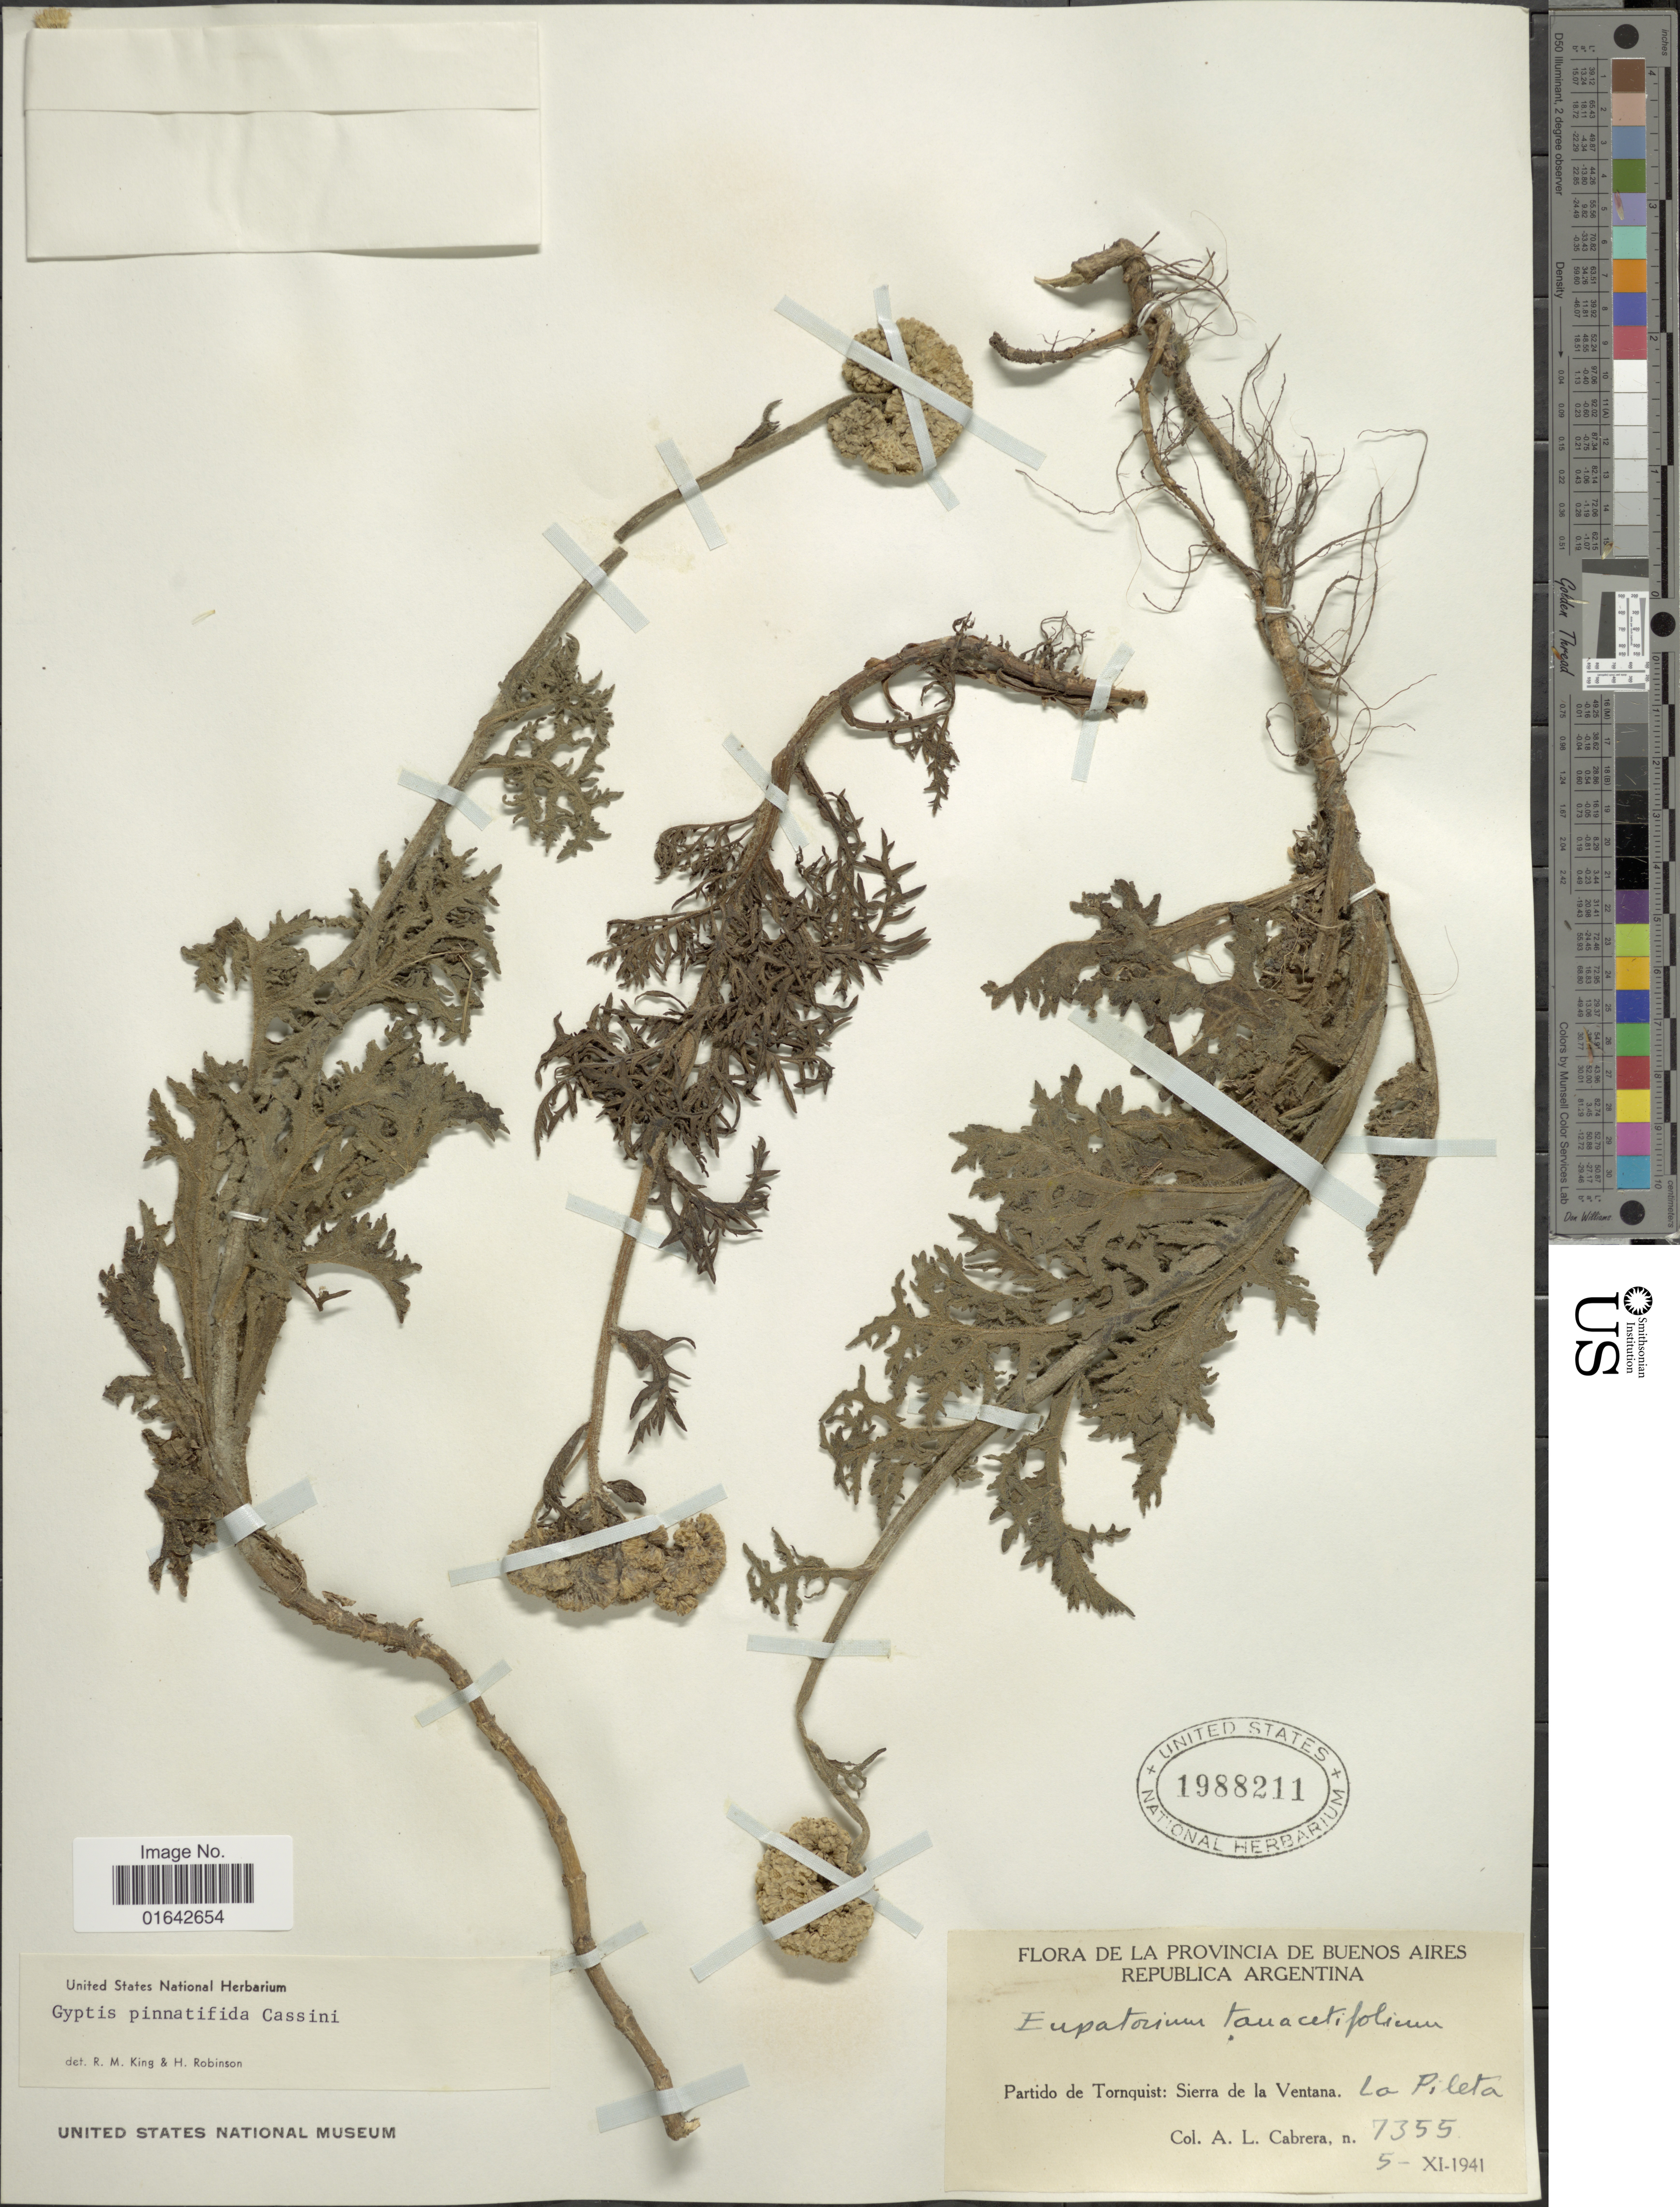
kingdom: Plantae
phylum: Tracheophyta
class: Magnoliopsida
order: Asterales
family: Asteraceae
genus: Gyptis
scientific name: Gyptis pinnatifida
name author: Cass.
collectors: A. L. Cabrera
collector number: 7355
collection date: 1941-11-05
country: Argentina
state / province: Buenos Aires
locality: La Provincia de Buenos Aires, Partido de Tornquist: Sierra de la Ventana, La Pileta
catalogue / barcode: US 1988211